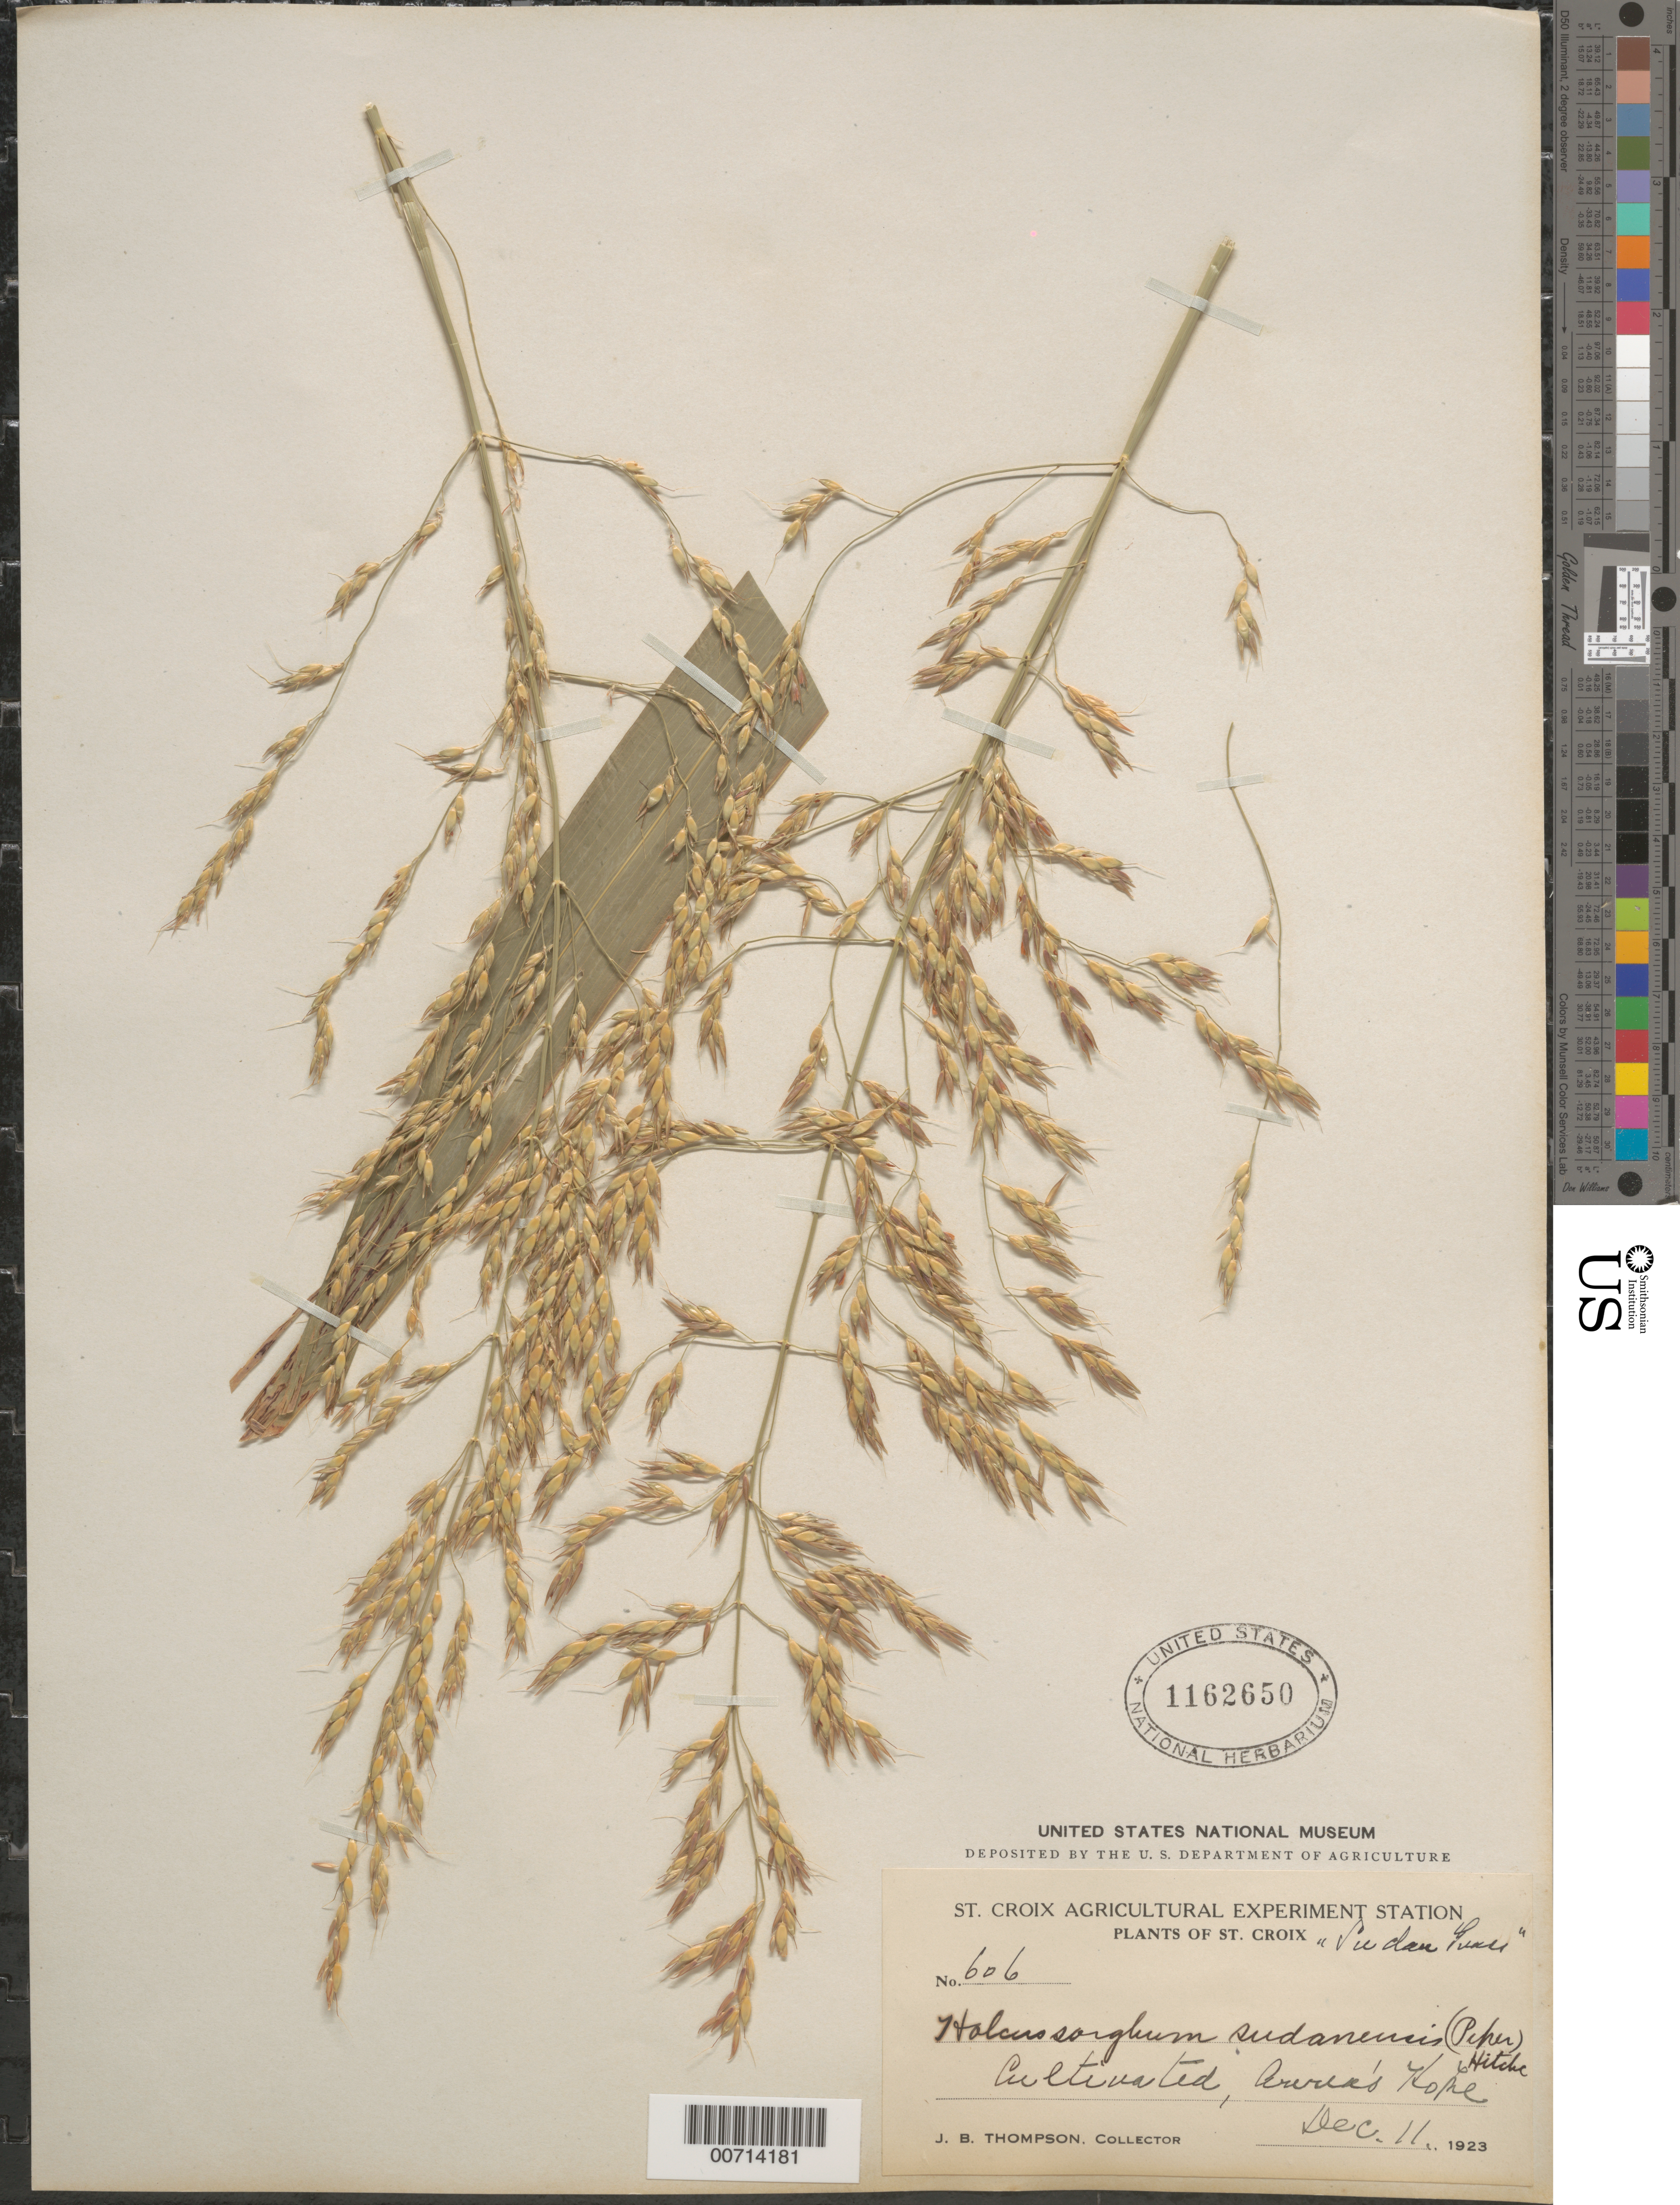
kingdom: Plantae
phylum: Tracheophyta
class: Liliopsida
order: Poales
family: Poaceae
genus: Sorghum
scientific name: Sorghum bicolor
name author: (L.) Moench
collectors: J. B. Thompson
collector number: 606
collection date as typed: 11 Dec 1923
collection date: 1923-12-11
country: U.S. Virgin Islands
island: St. Croix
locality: Anna's Hope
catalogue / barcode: US 1162650